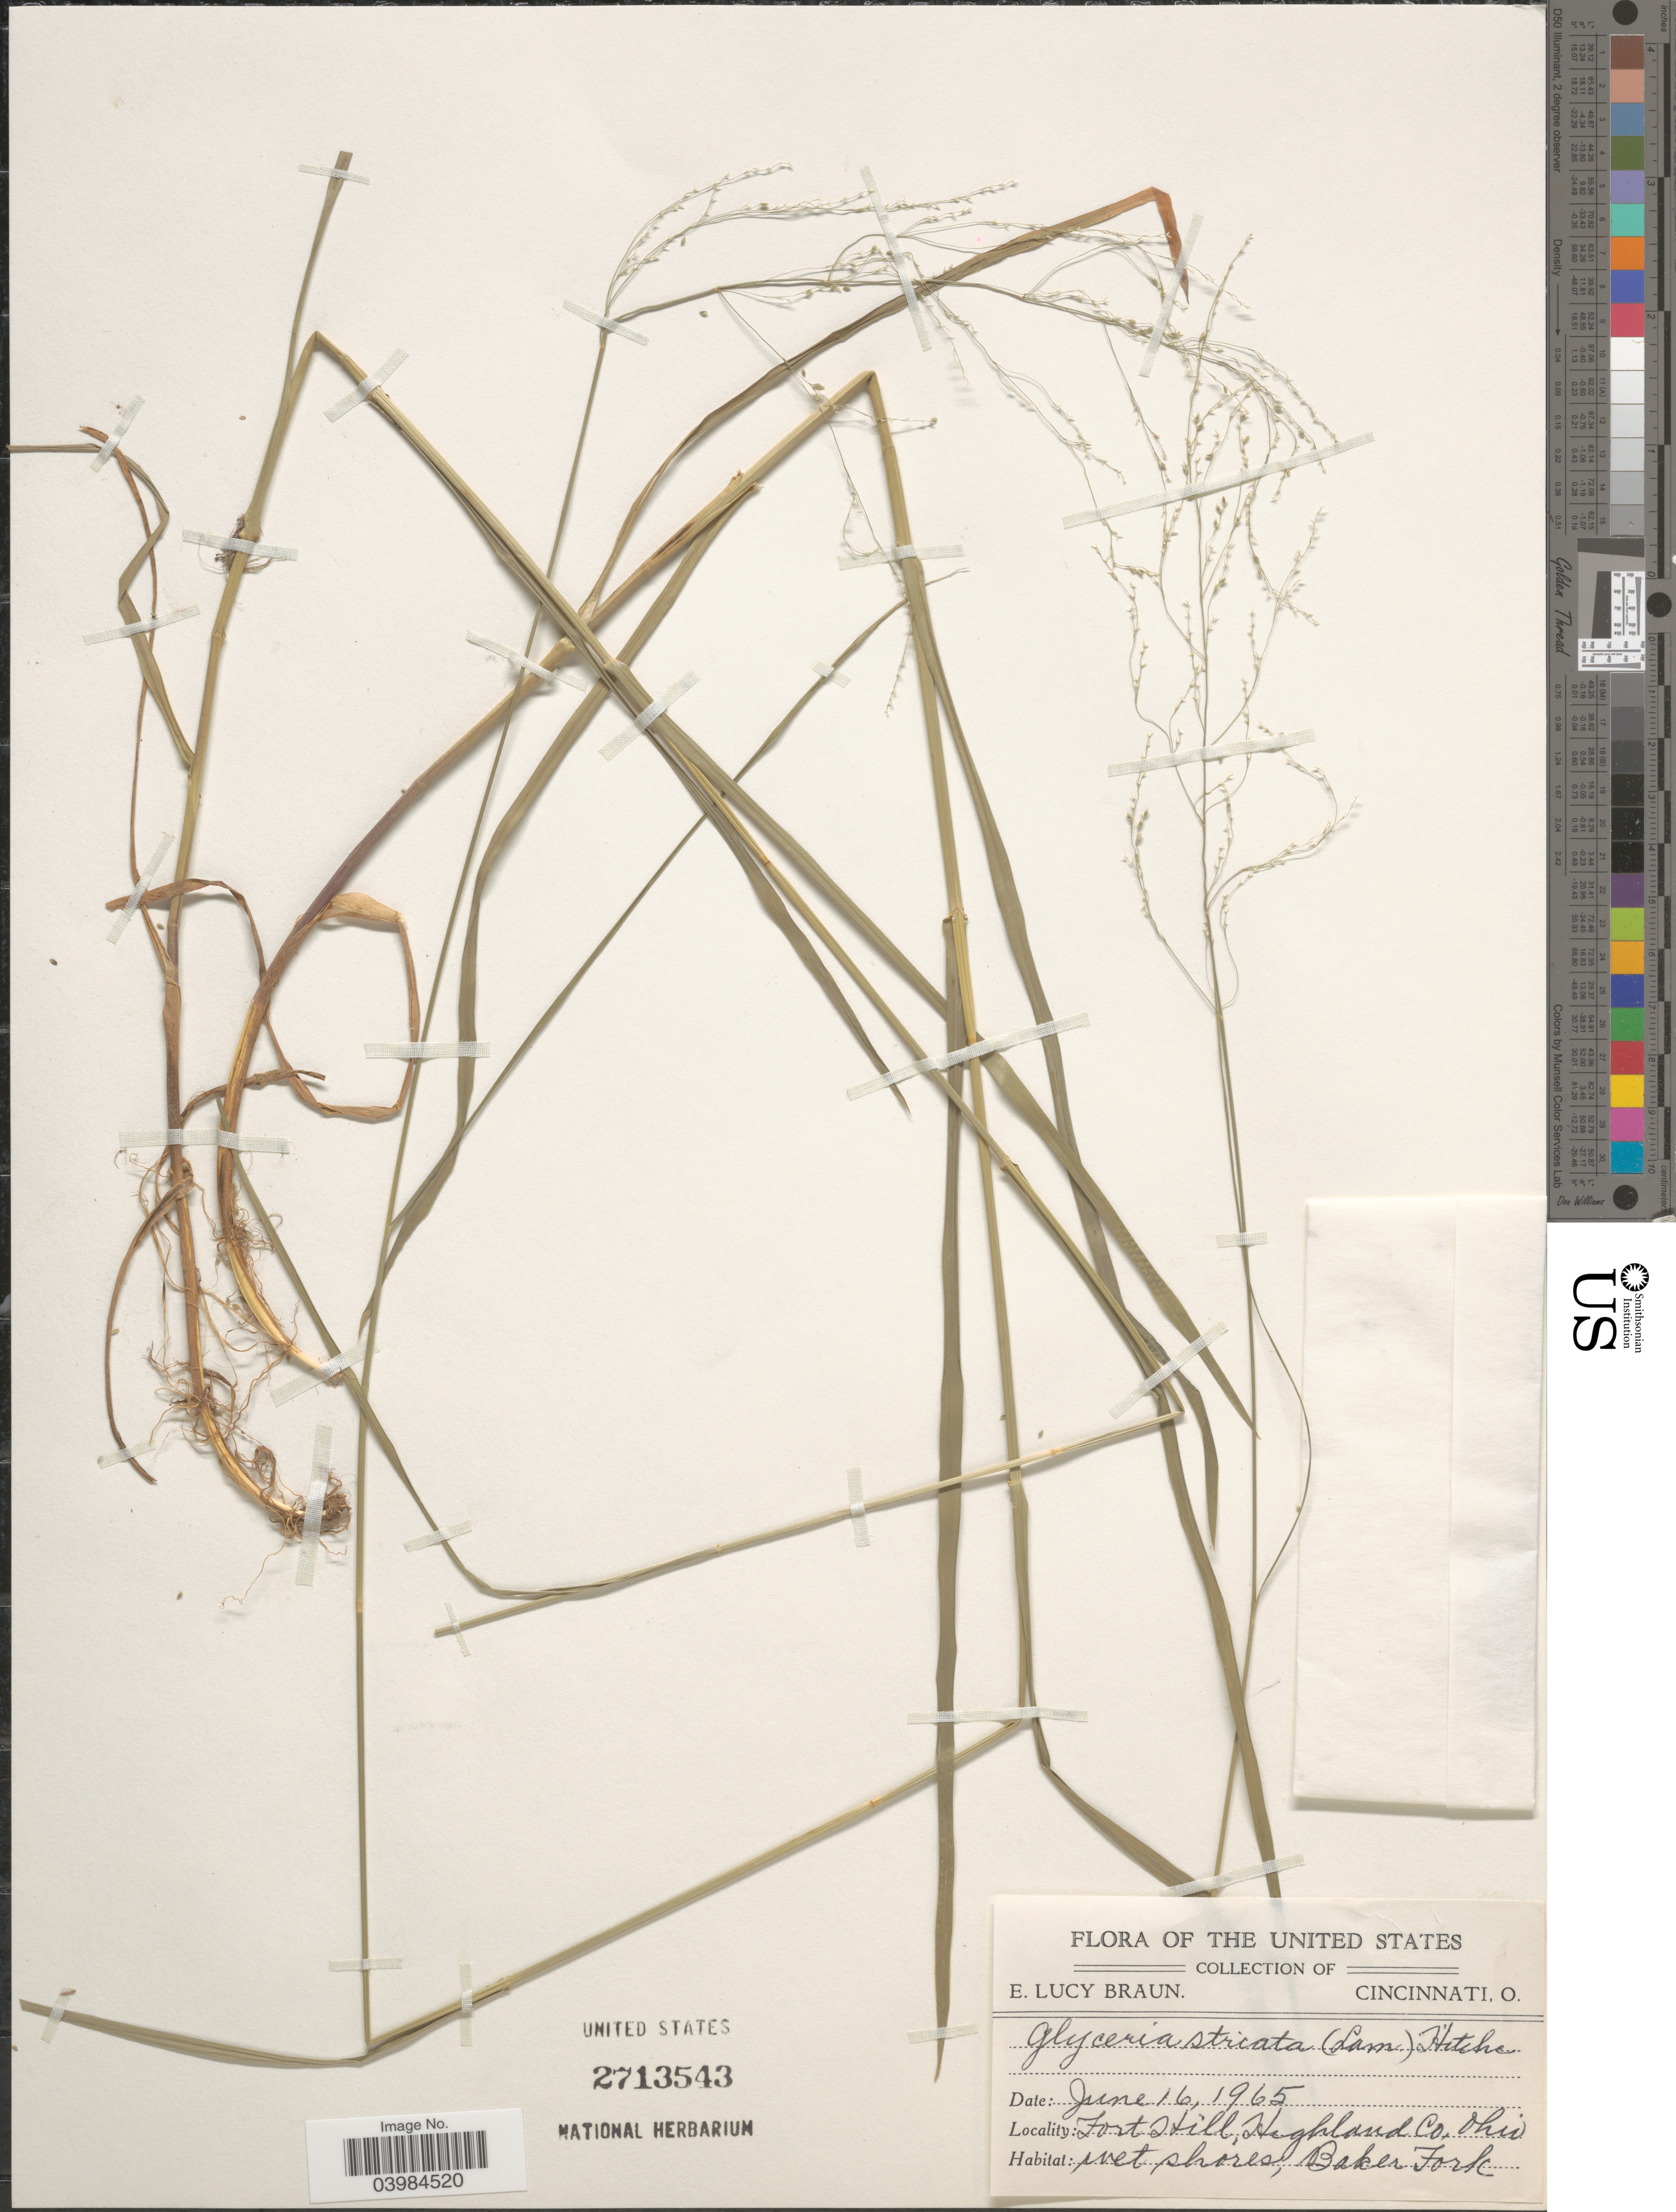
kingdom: Plantae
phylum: Tracheophyta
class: Liliopsida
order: Poales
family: Poaceae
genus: Glyceria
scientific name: Glyceria striata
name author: (Lam.) Hitchc.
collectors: E. L. Braun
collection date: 1965-06-16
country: United States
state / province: Ohio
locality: Fort Hill, Highland Co. Wet shores, Baker Fork.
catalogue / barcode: US 2713543